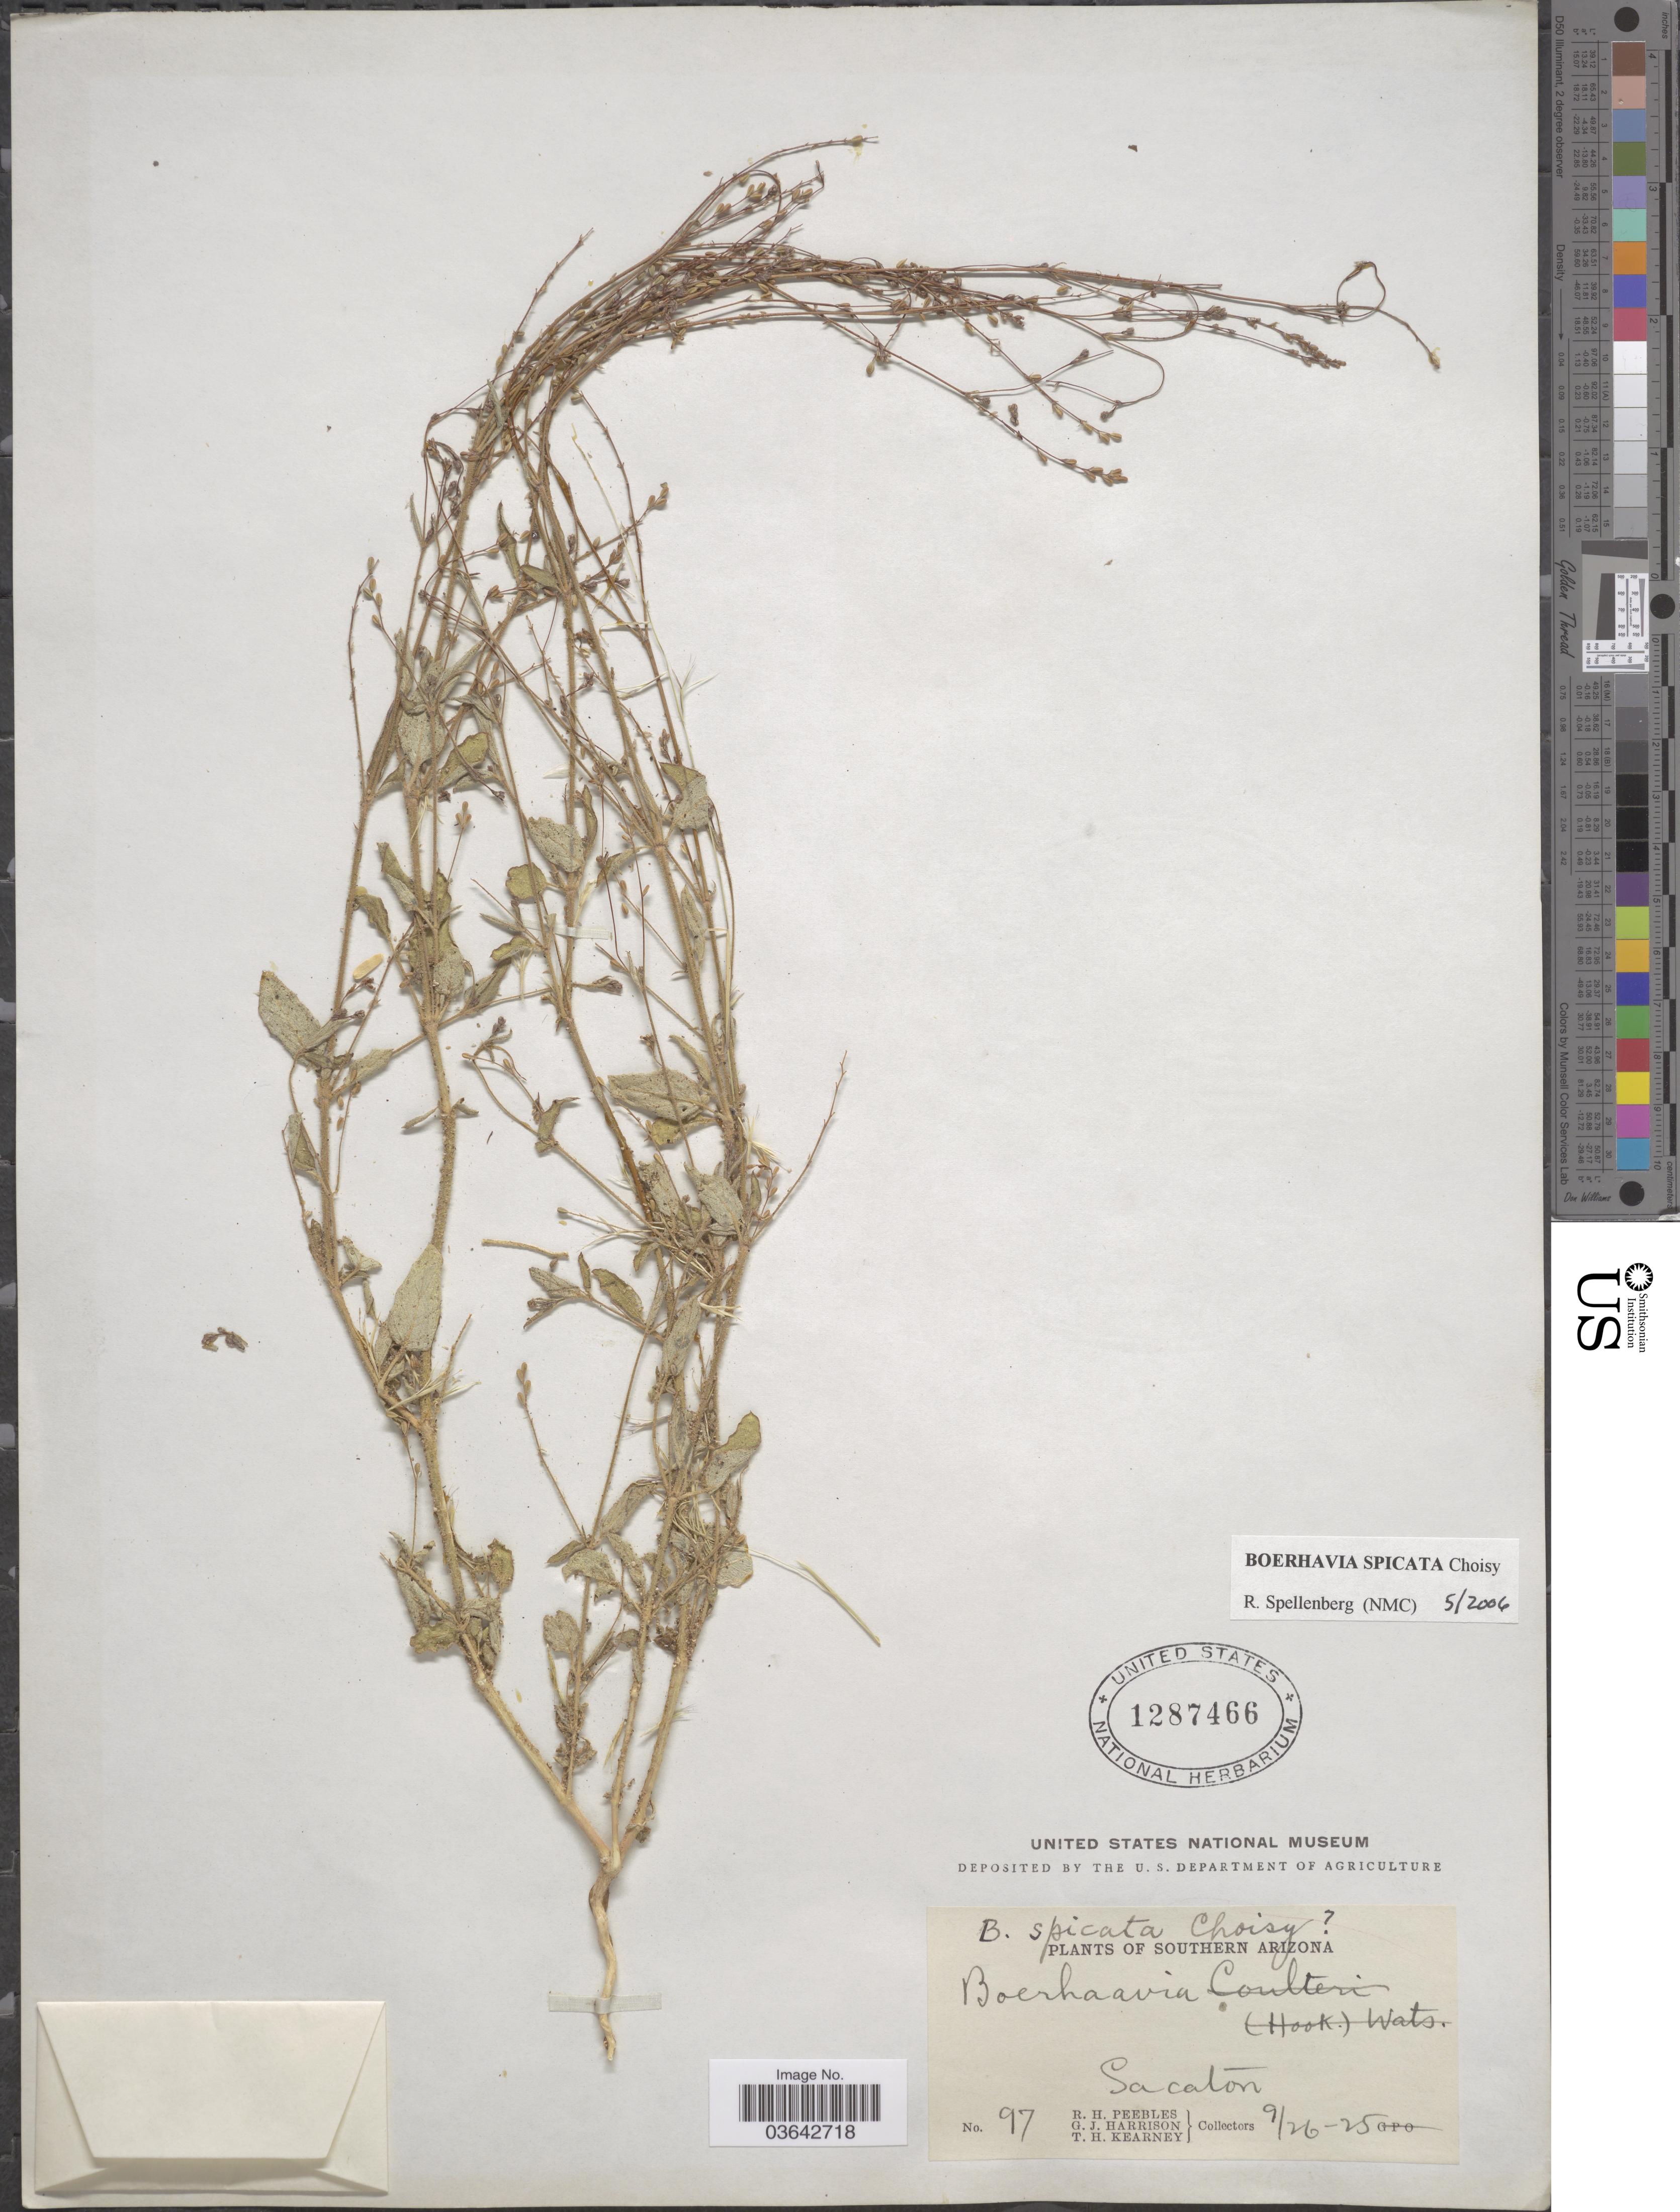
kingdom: Plantae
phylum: Tracheophyta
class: Magnoliopsida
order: Caryophyllales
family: Nyctaginaceae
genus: Boerhavia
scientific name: Boerhavia spicata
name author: Choisy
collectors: R. H. Peebles, G. J. Harrison & T. H. Kearney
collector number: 97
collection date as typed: Transcribed d/m/y: 26/9/25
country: United States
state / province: Arizona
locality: Southern Arizona. Sacaton.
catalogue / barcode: US 1287466